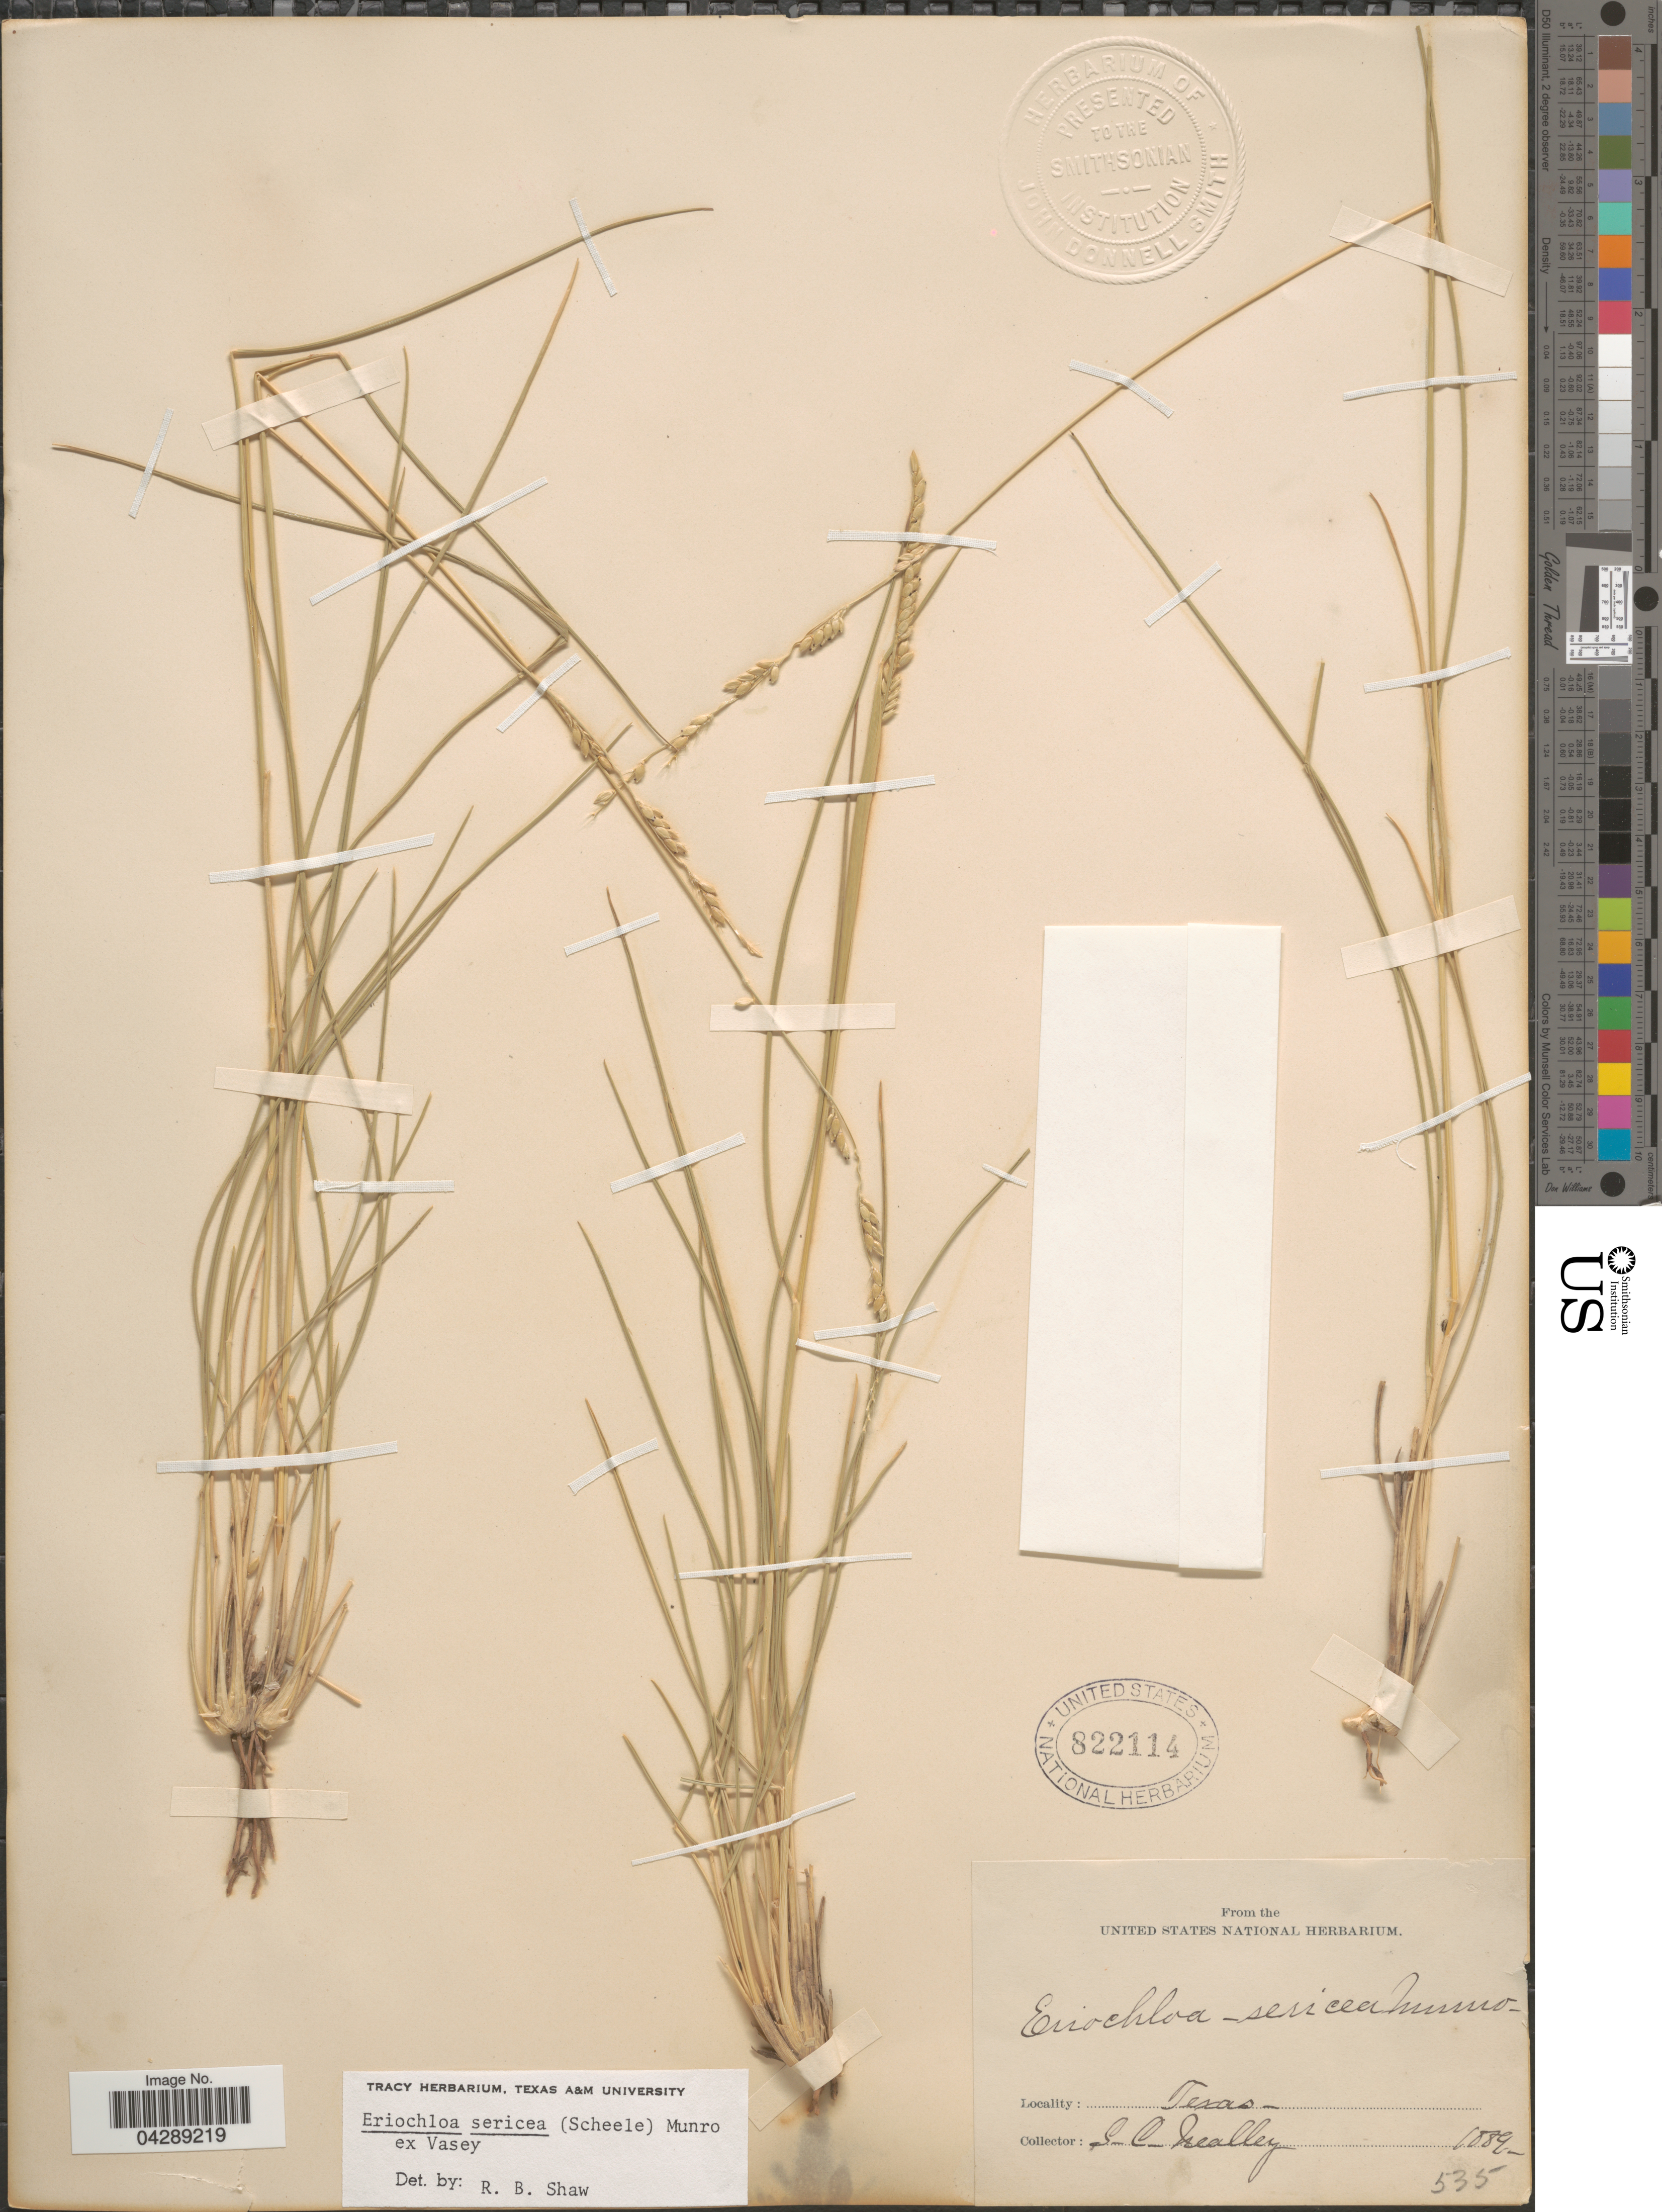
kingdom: Plantae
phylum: Tracheophyta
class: Liliopsida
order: Poales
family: Poaceae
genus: Eriochloa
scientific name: Eriochloa sericea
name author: (Scheele) Munro ex Vasey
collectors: G. C. Nealley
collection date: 1889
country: United States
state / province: Texas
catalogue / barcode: US 822114